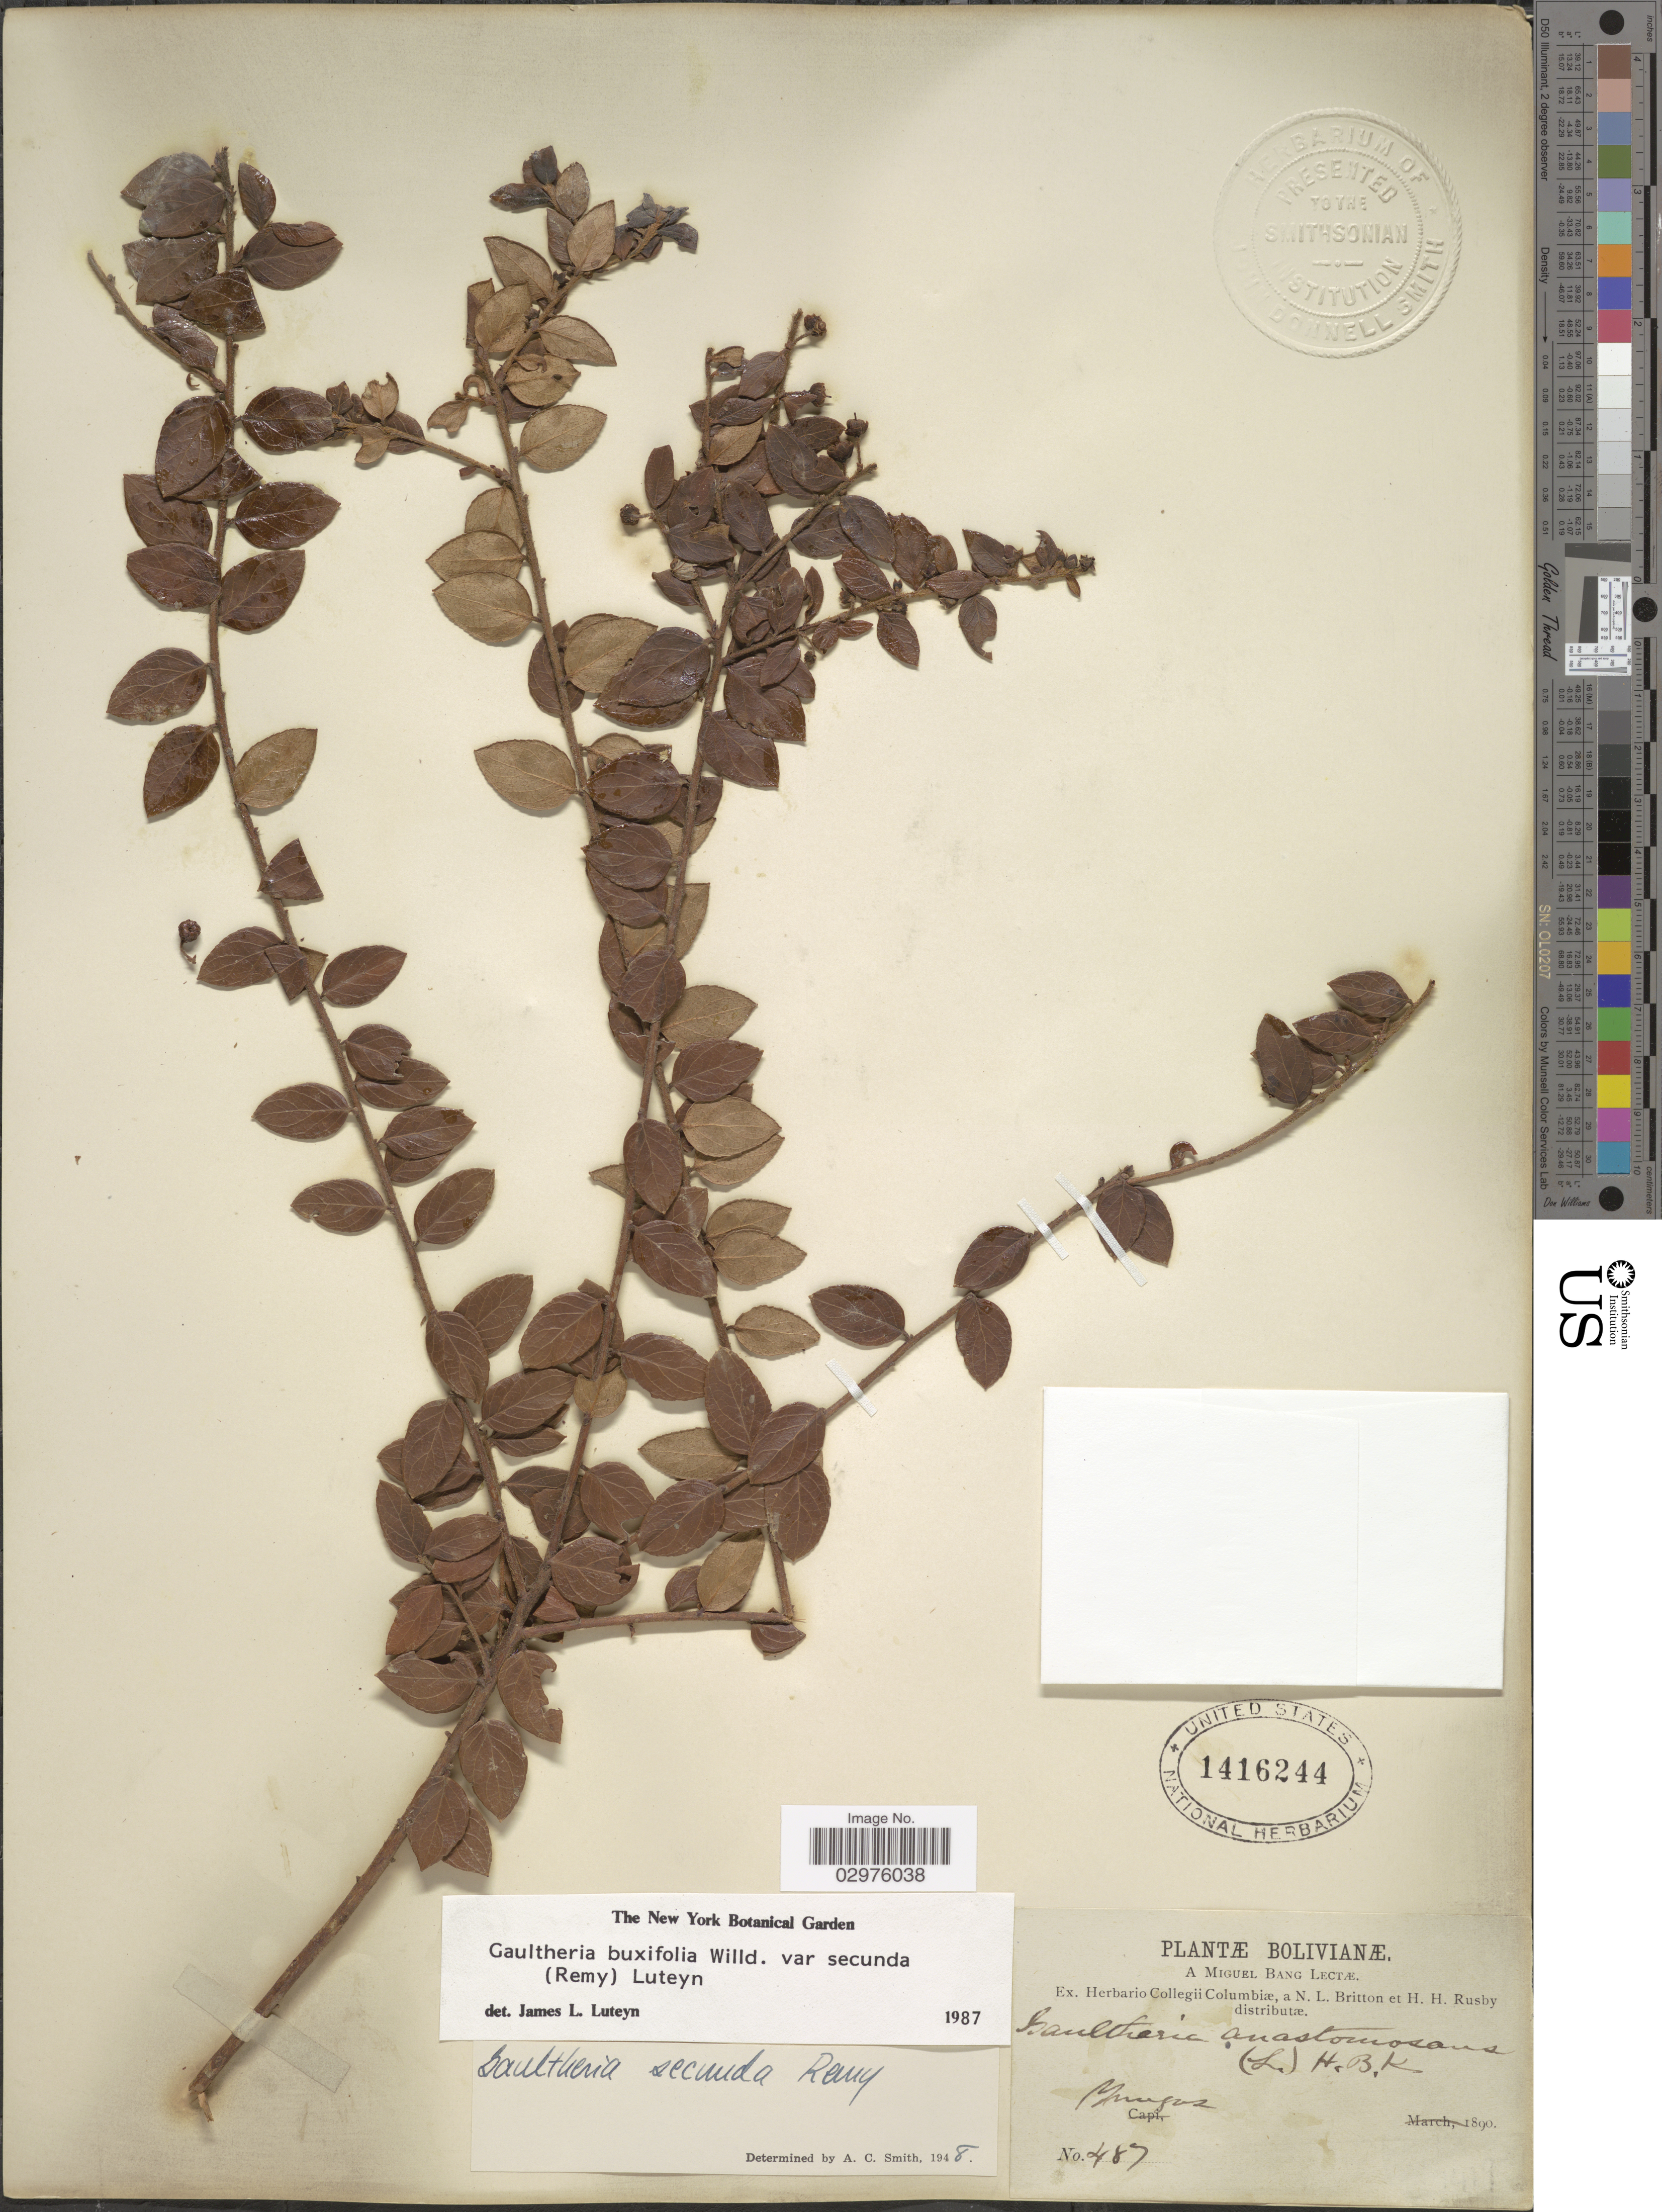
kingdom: Plantae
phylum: Tracheophyta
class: Magnoliopsida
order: Ericales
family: Ericaceae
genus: Gaultheria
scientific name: Gaultheria buxifolia var. secunda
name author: (J. Rémy) Luteyn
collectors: M. Bang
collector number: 487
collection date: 1890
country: Bolivia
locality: Yungas.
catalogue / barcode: US 1416244